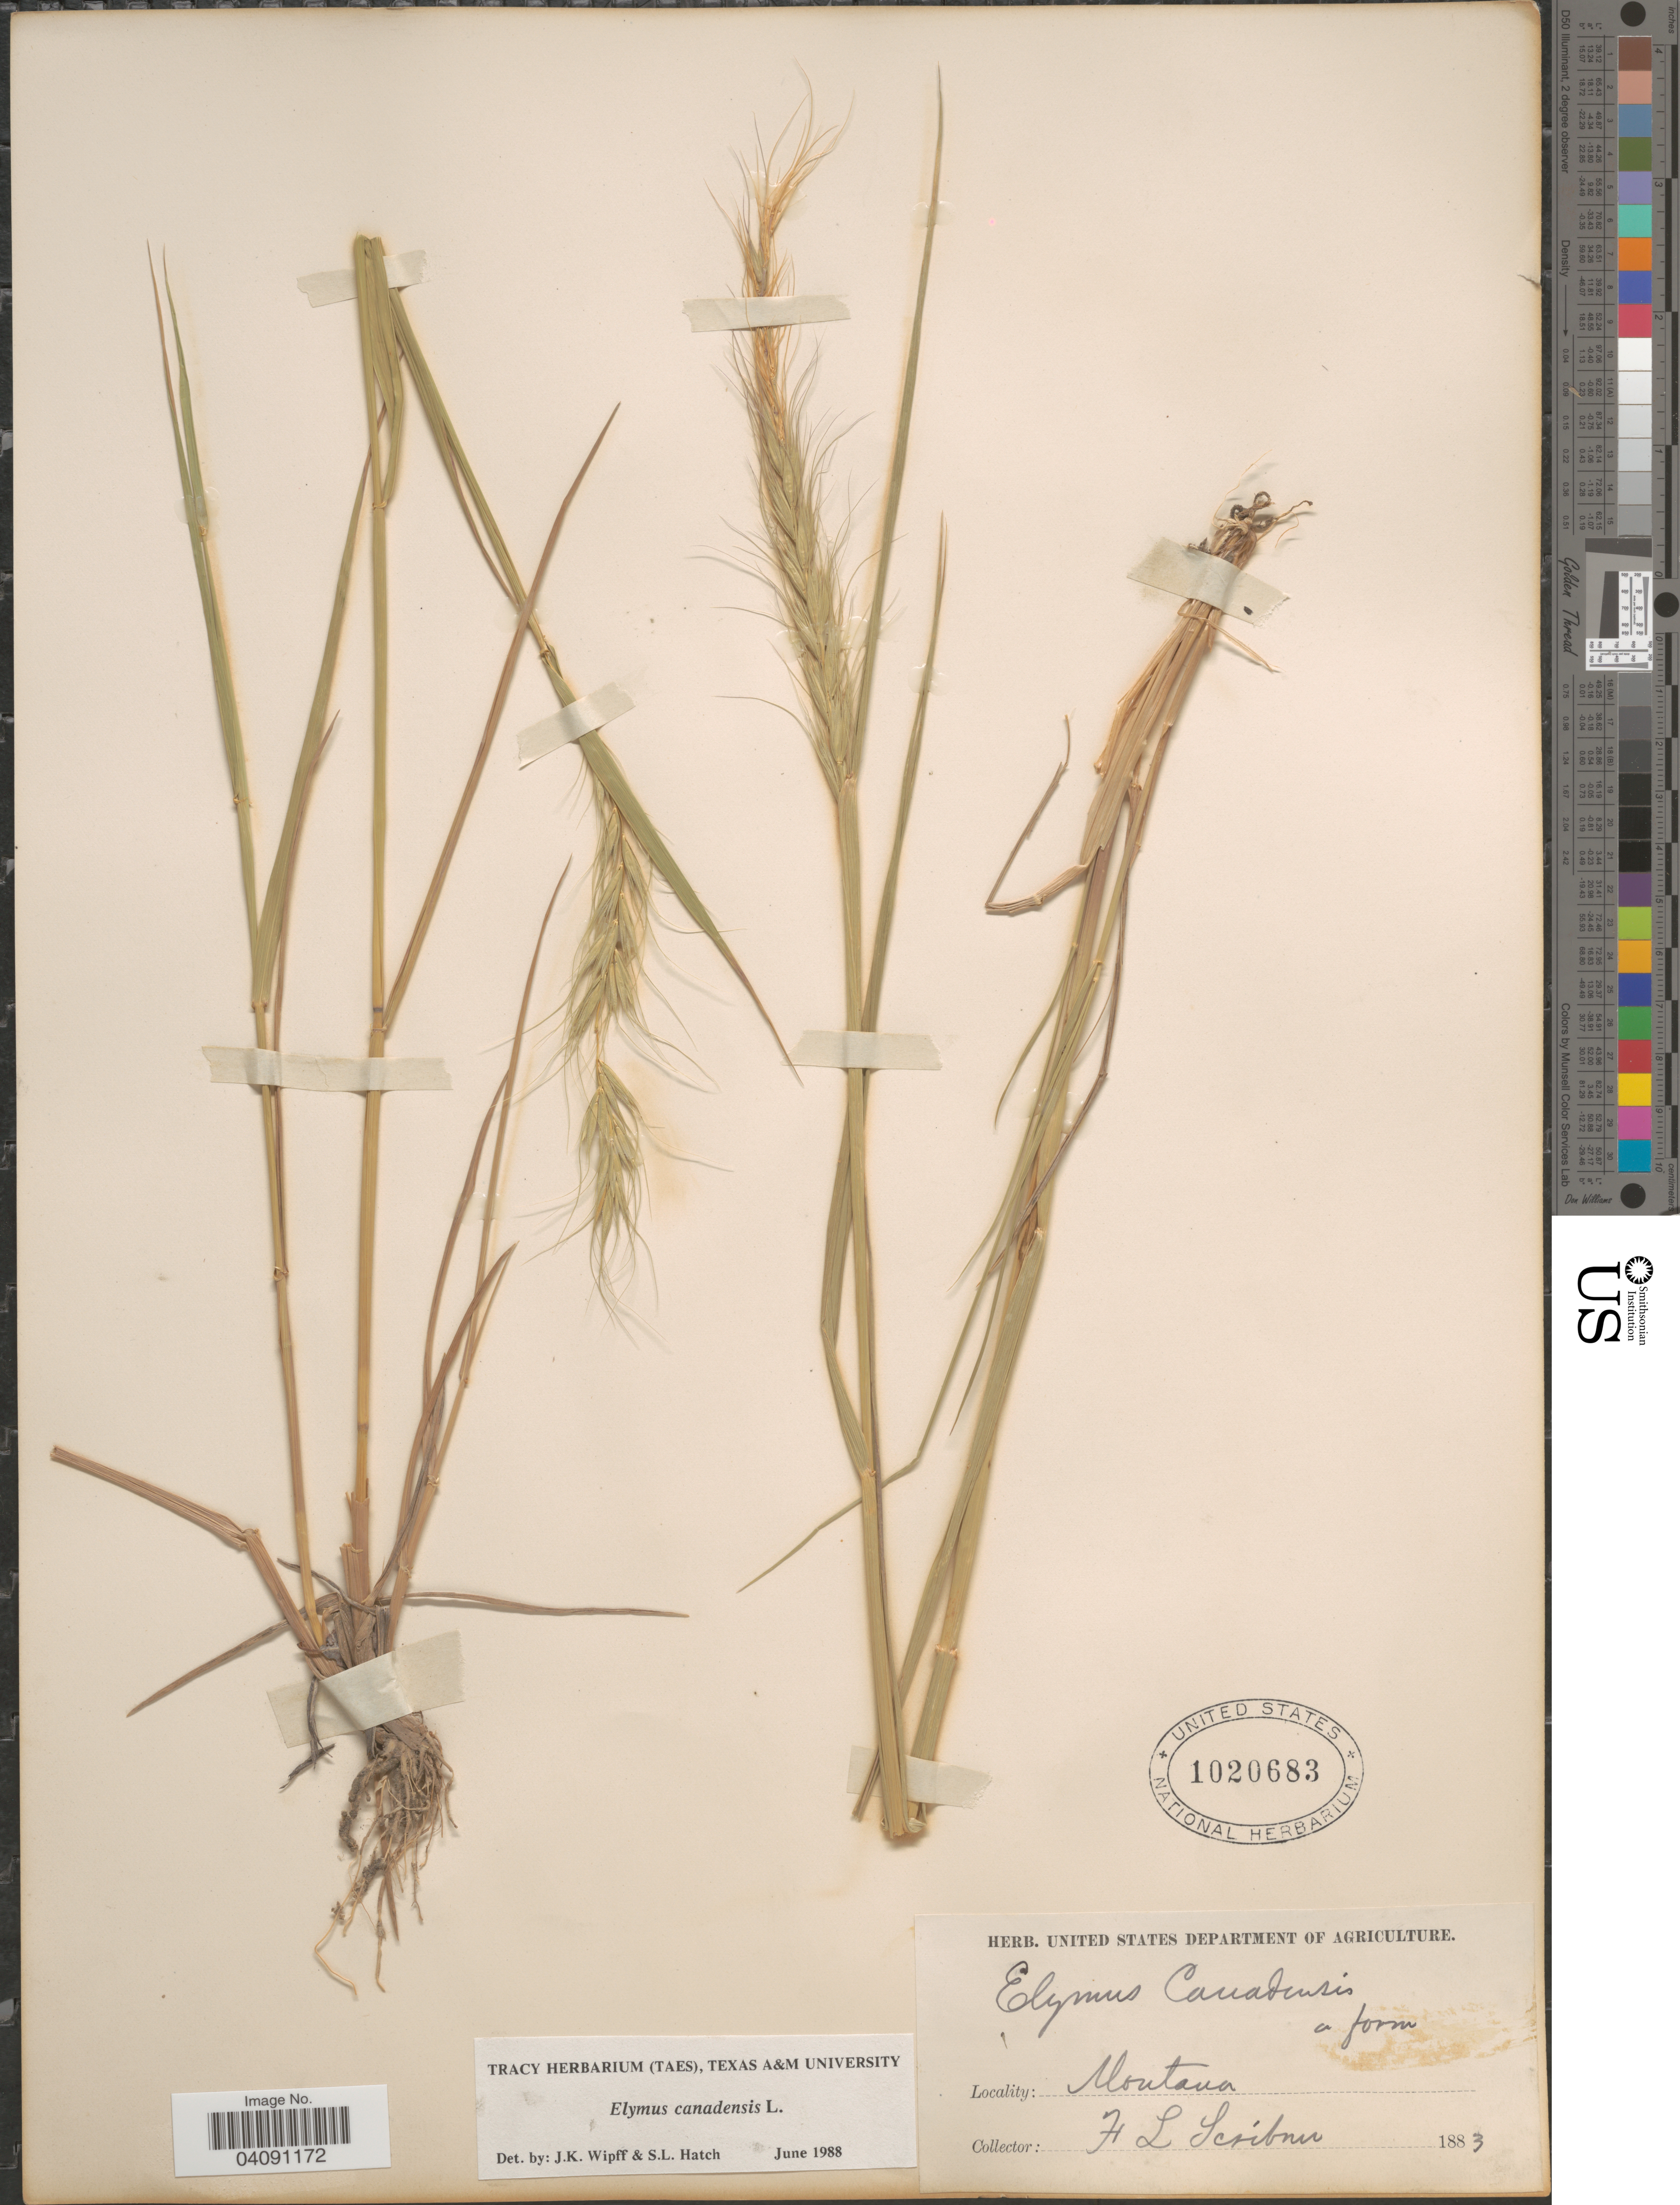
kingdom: Plantae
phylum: Tracheophyta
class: Liliopsida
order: Poales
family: Poaceae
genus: Elymus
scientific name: Elymus canadensis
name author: L.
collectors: F. L. Scribner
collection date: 1883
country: United States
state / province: Montana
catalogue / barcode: US 1020683